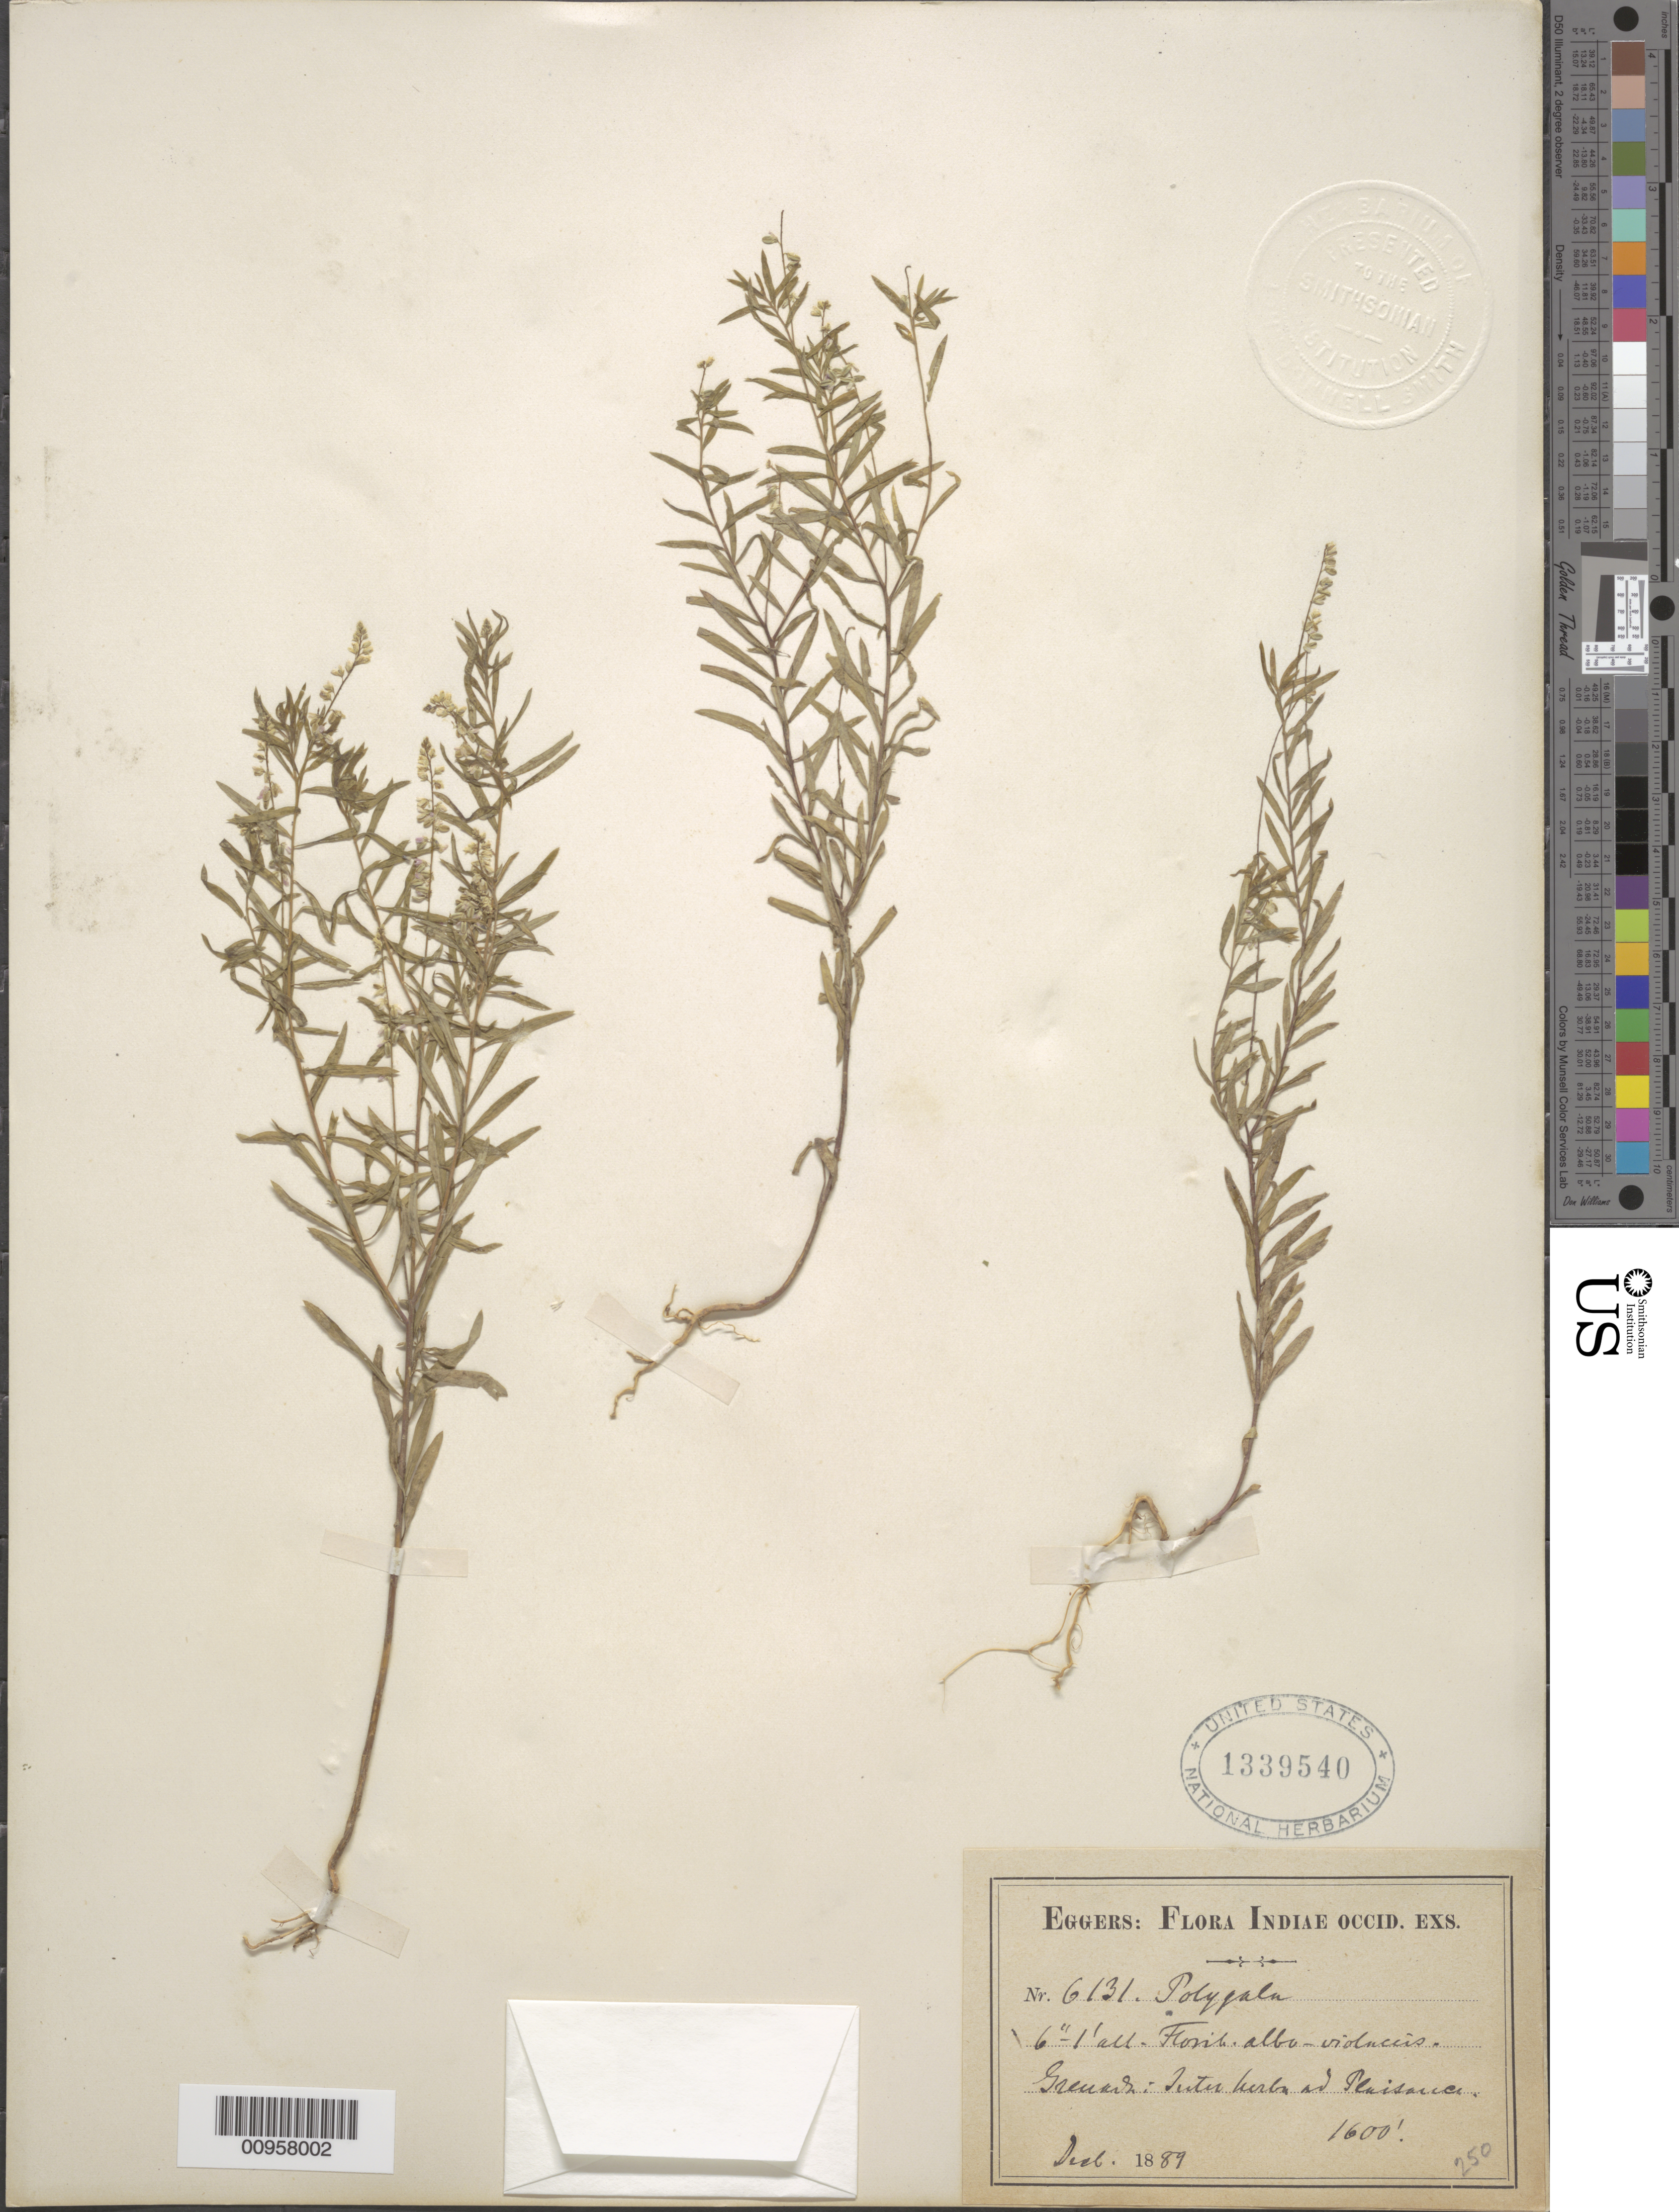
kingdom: Plantae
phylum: Tracheophyta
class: Magnoliopsida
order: Fabales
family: Polygalaceae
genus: Polygala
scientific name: Polygala paniculata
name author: L.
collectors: H. F. A. von Eggers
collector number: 6131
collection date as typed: Dec 1889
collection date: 1889-12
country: Grenada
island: Grenada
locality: Ad Plaisance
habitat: "inter herba"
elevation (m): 488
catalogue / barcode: US 1339540